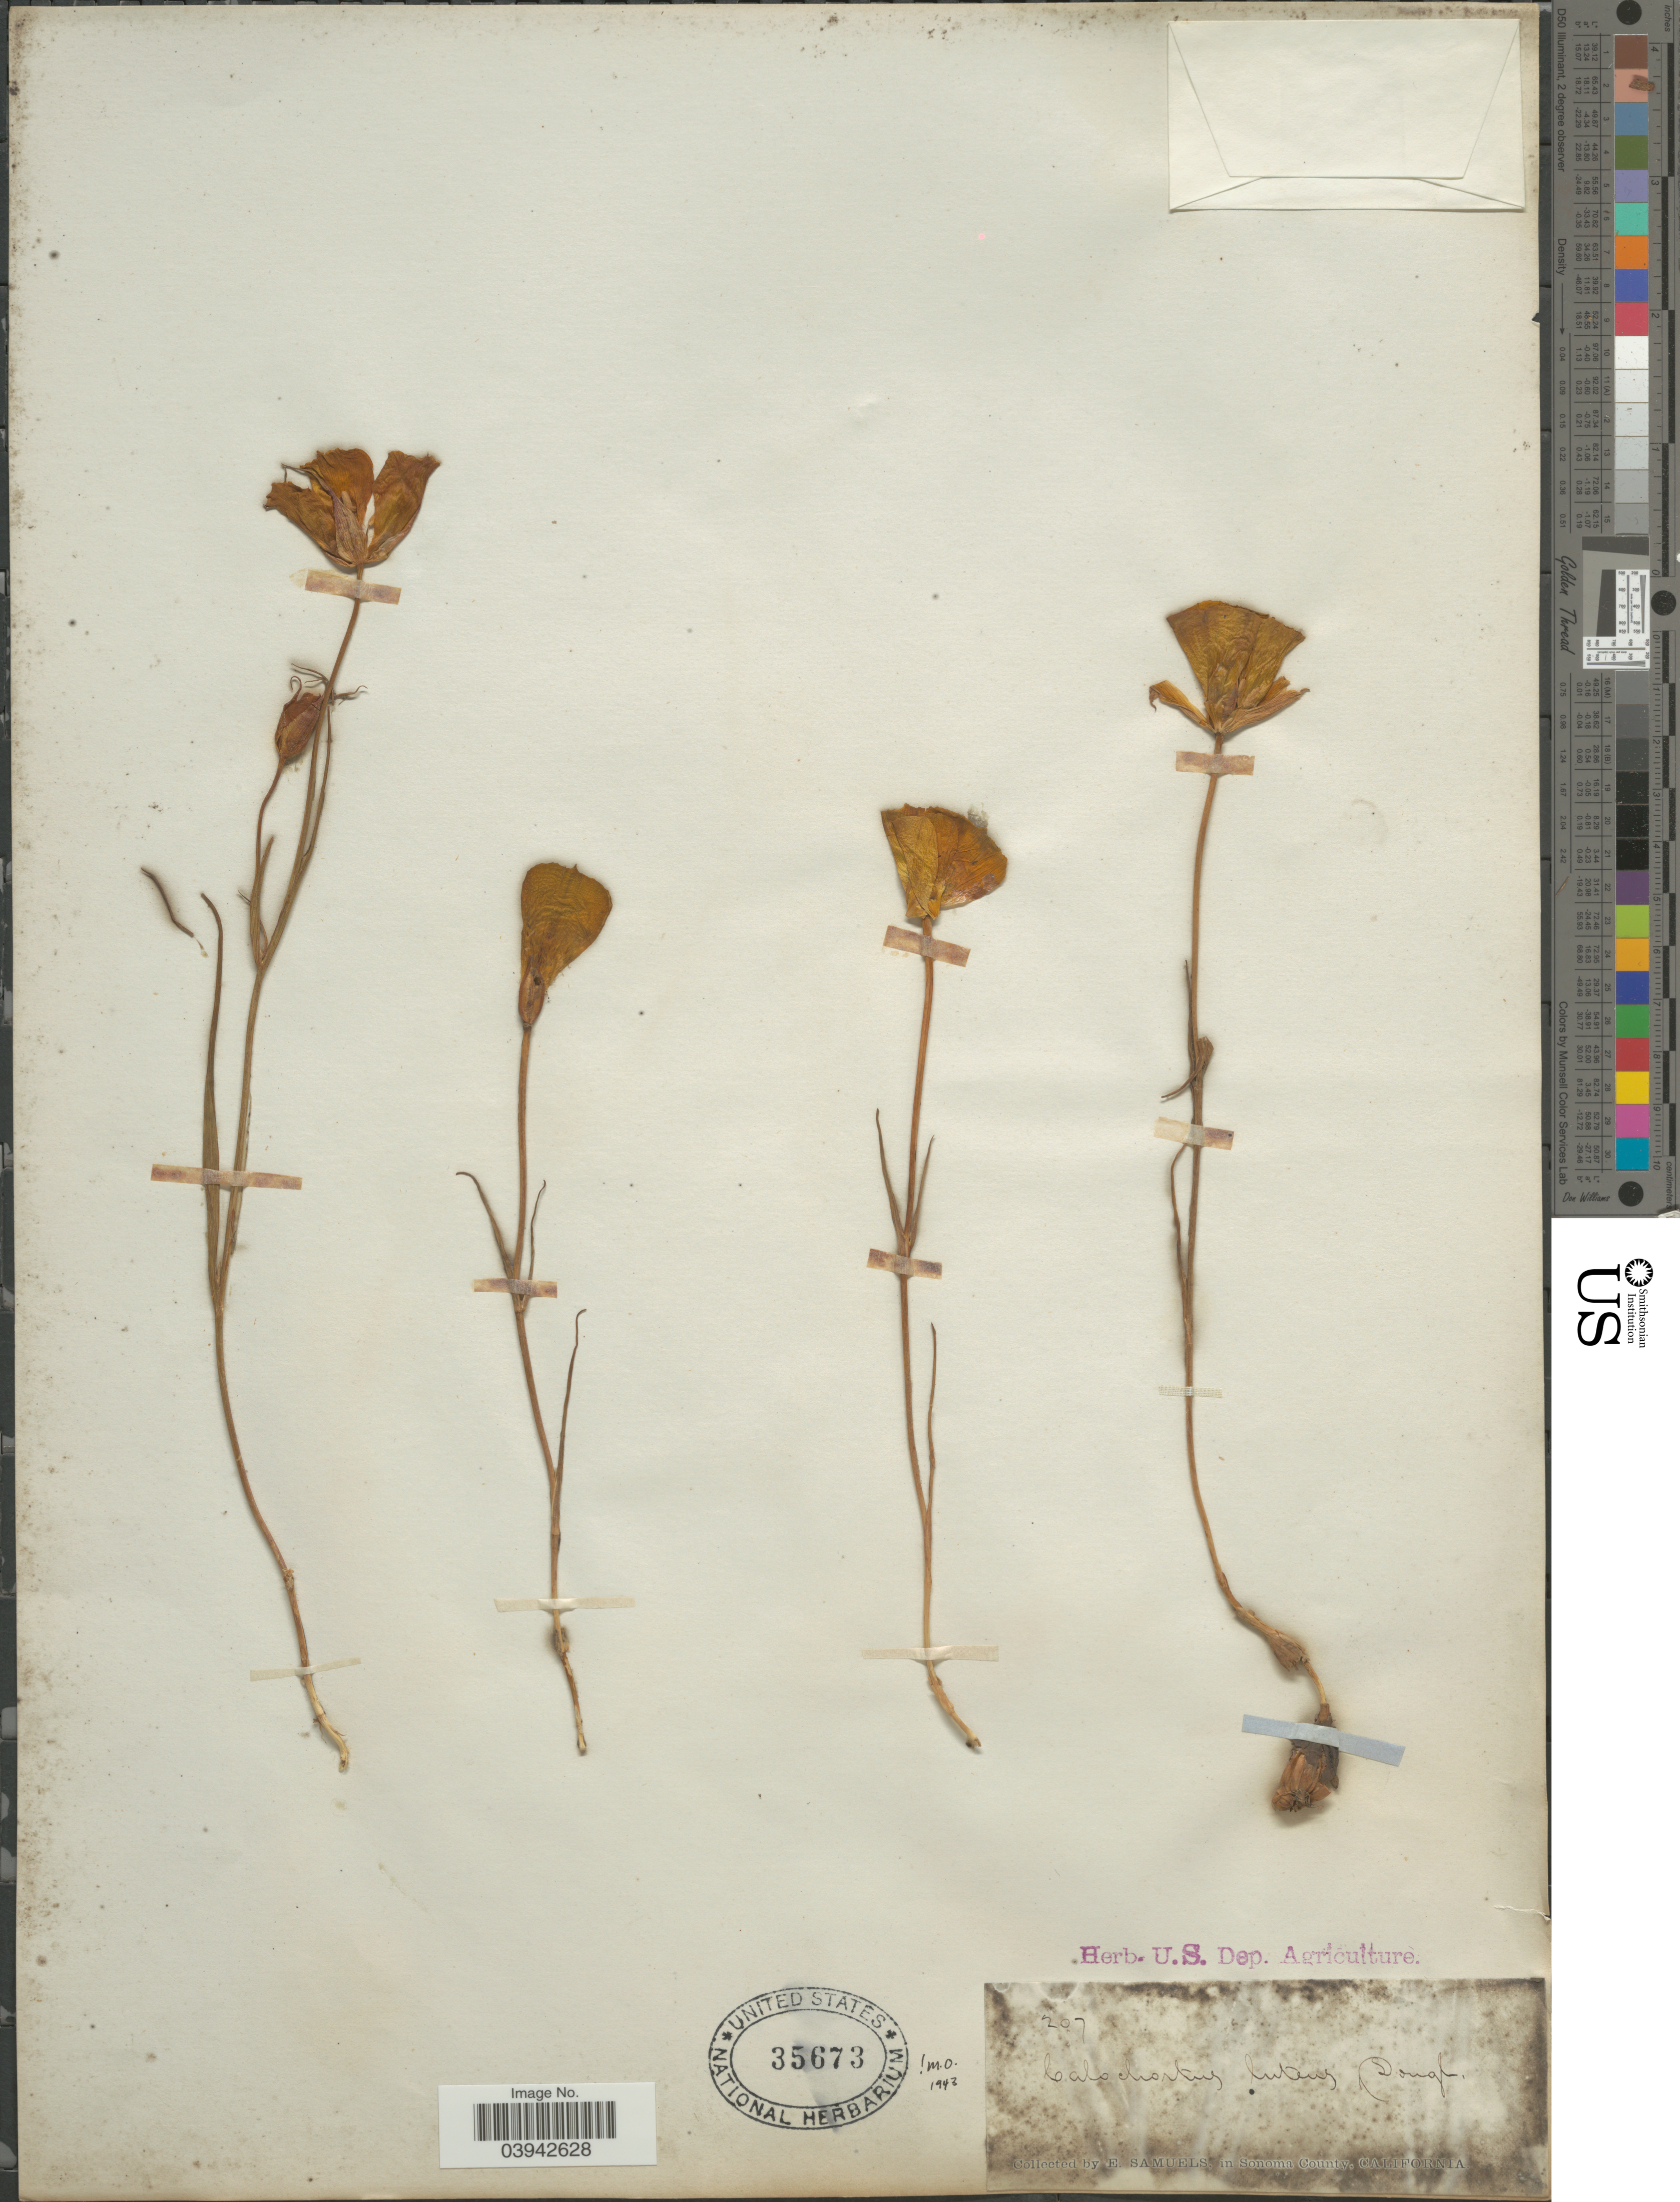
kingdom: Plantae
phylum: Tracheophyta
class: Liliopsida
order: Liliales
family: Liliaceae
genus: Calochortus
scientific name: Calochortus luteus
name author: Douglas ex Lindl.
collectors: E. Samuels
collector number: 207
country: United States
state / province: California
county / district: Sonoma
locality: In Sonoma County.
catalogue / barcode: US 35673